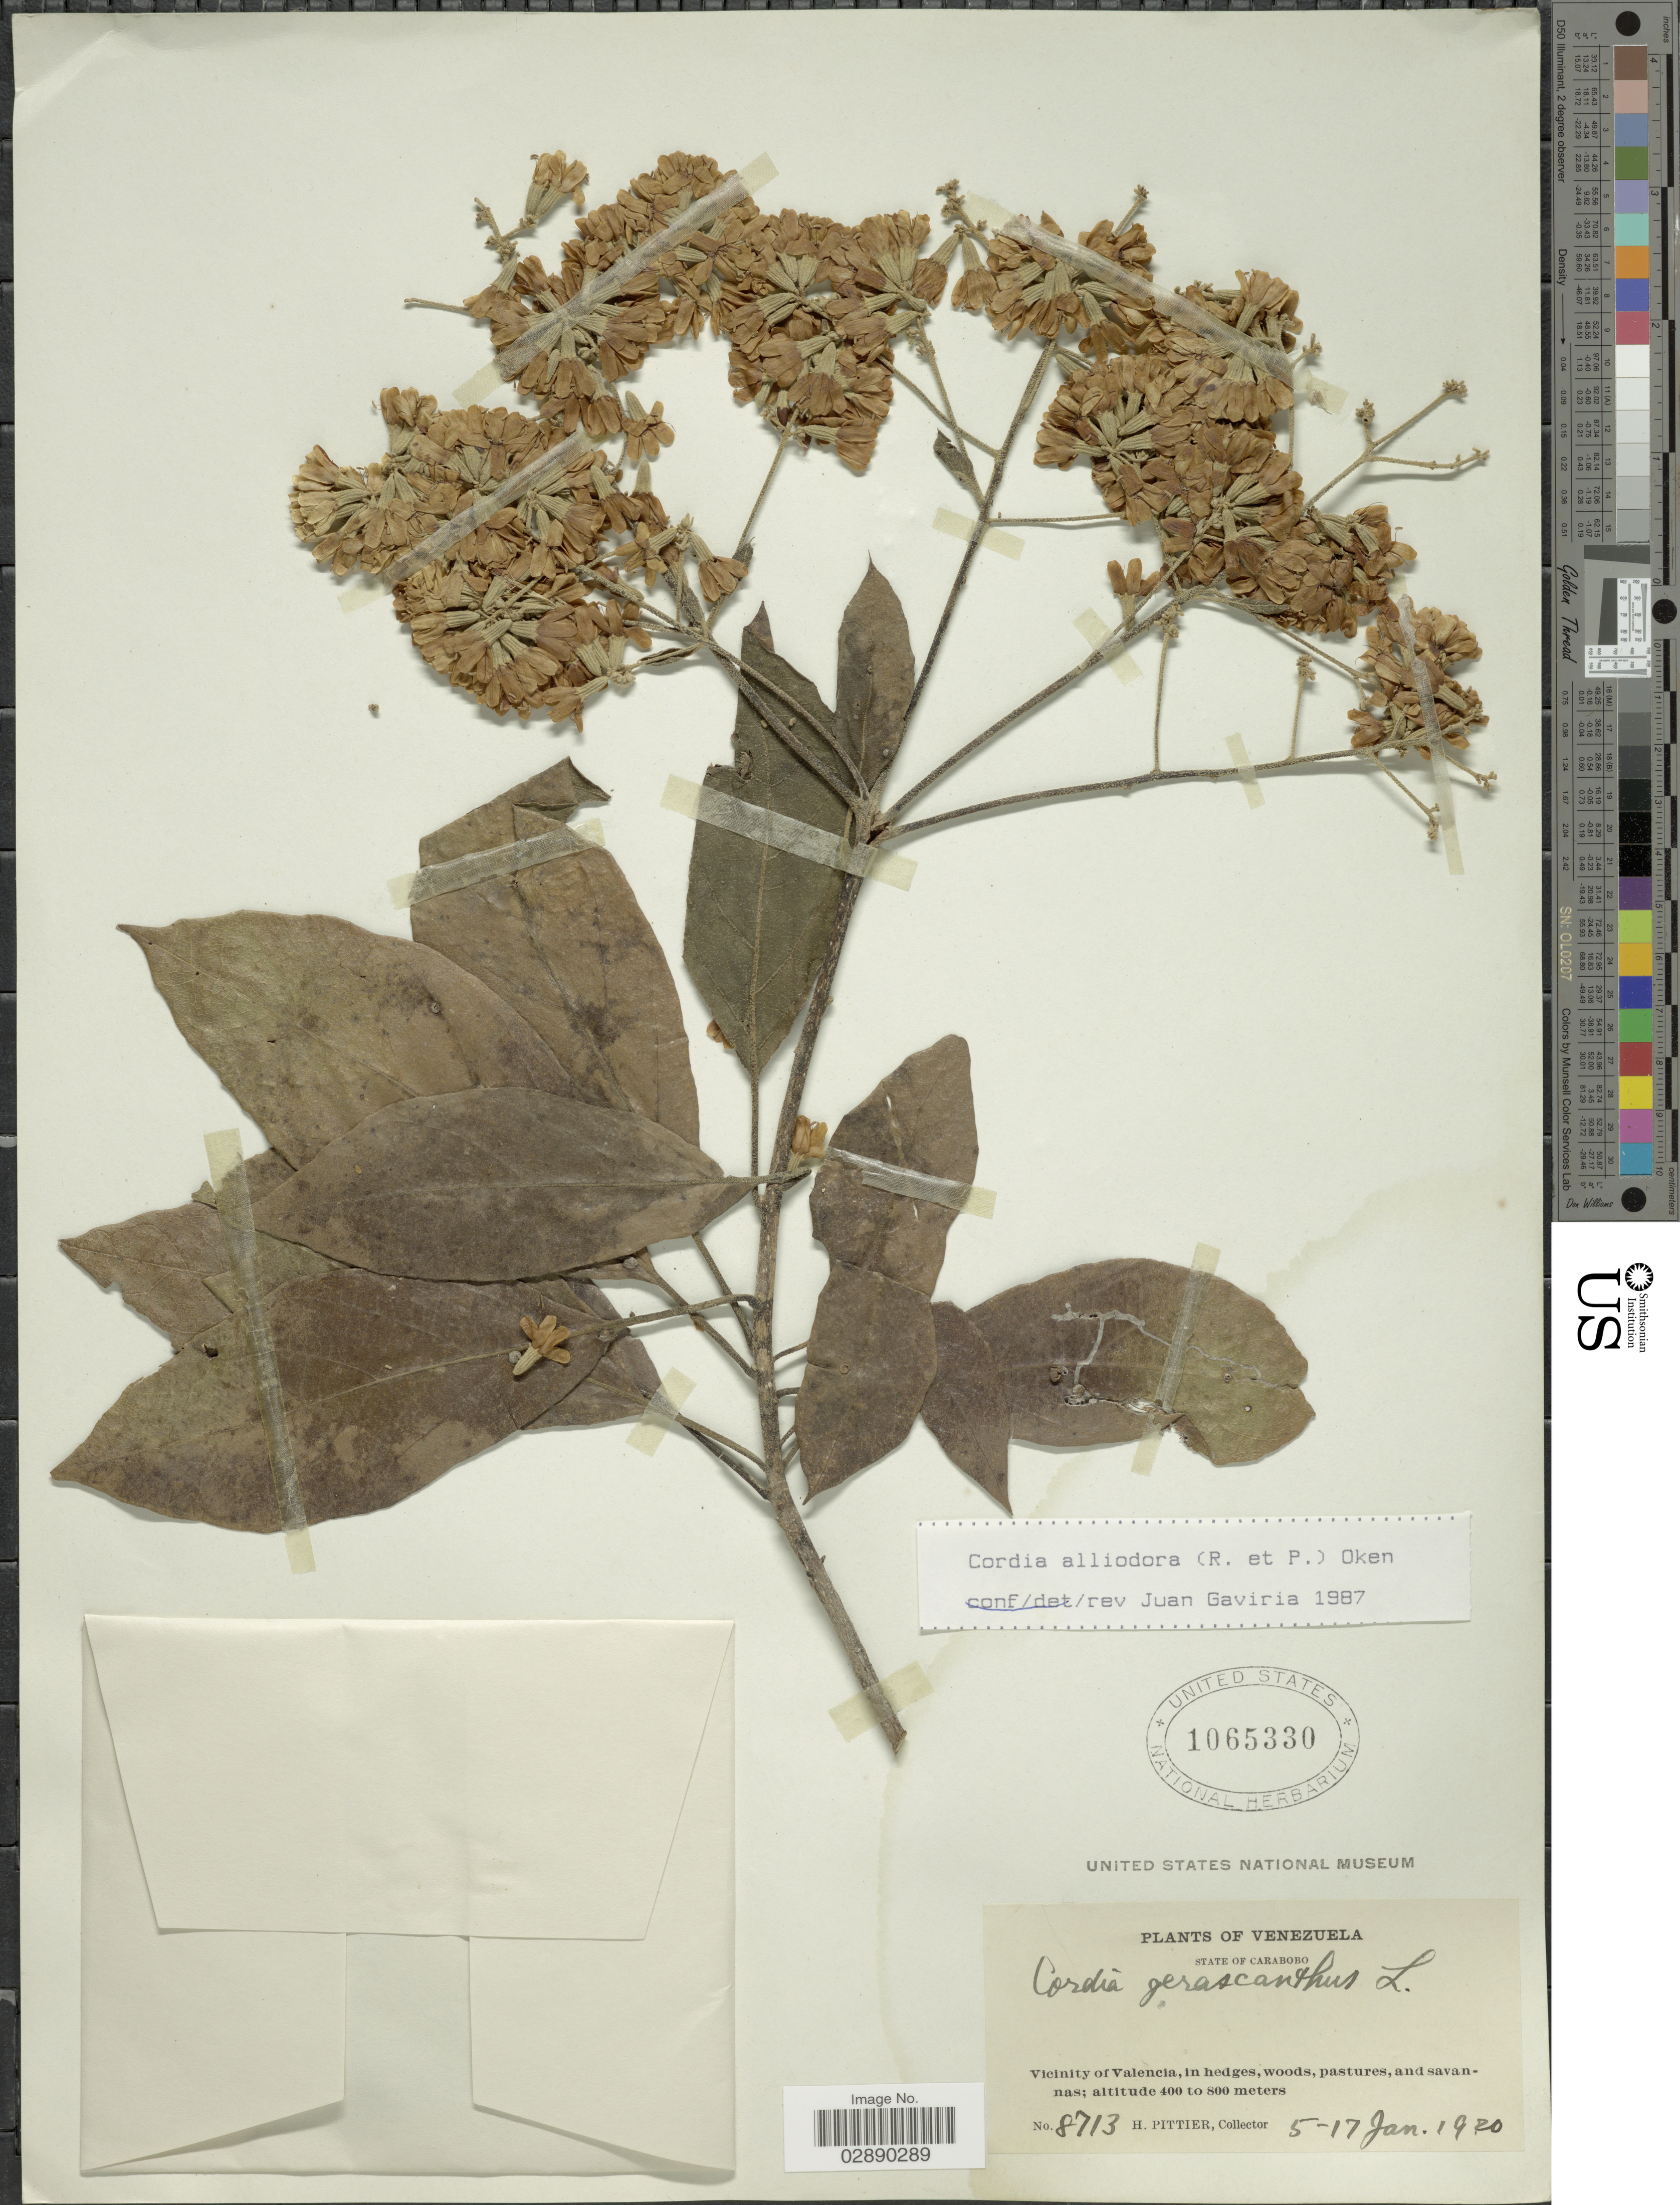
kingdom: Plantae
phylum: Tracheophyta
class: Magnoliopsida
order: Boraginales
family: Cordiaceae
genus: Cordia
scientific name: Cordia alliodora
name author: (Ruiz & Pav.) Oken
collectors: H. F. Pittier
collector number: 8713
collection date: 1920-01-05/1920-01-17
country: Venezuela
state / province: Carabobo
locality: Vicinity of Valencia, in hedges, woods, pastures, and savannas.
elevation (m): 400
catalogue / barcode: US 1065330